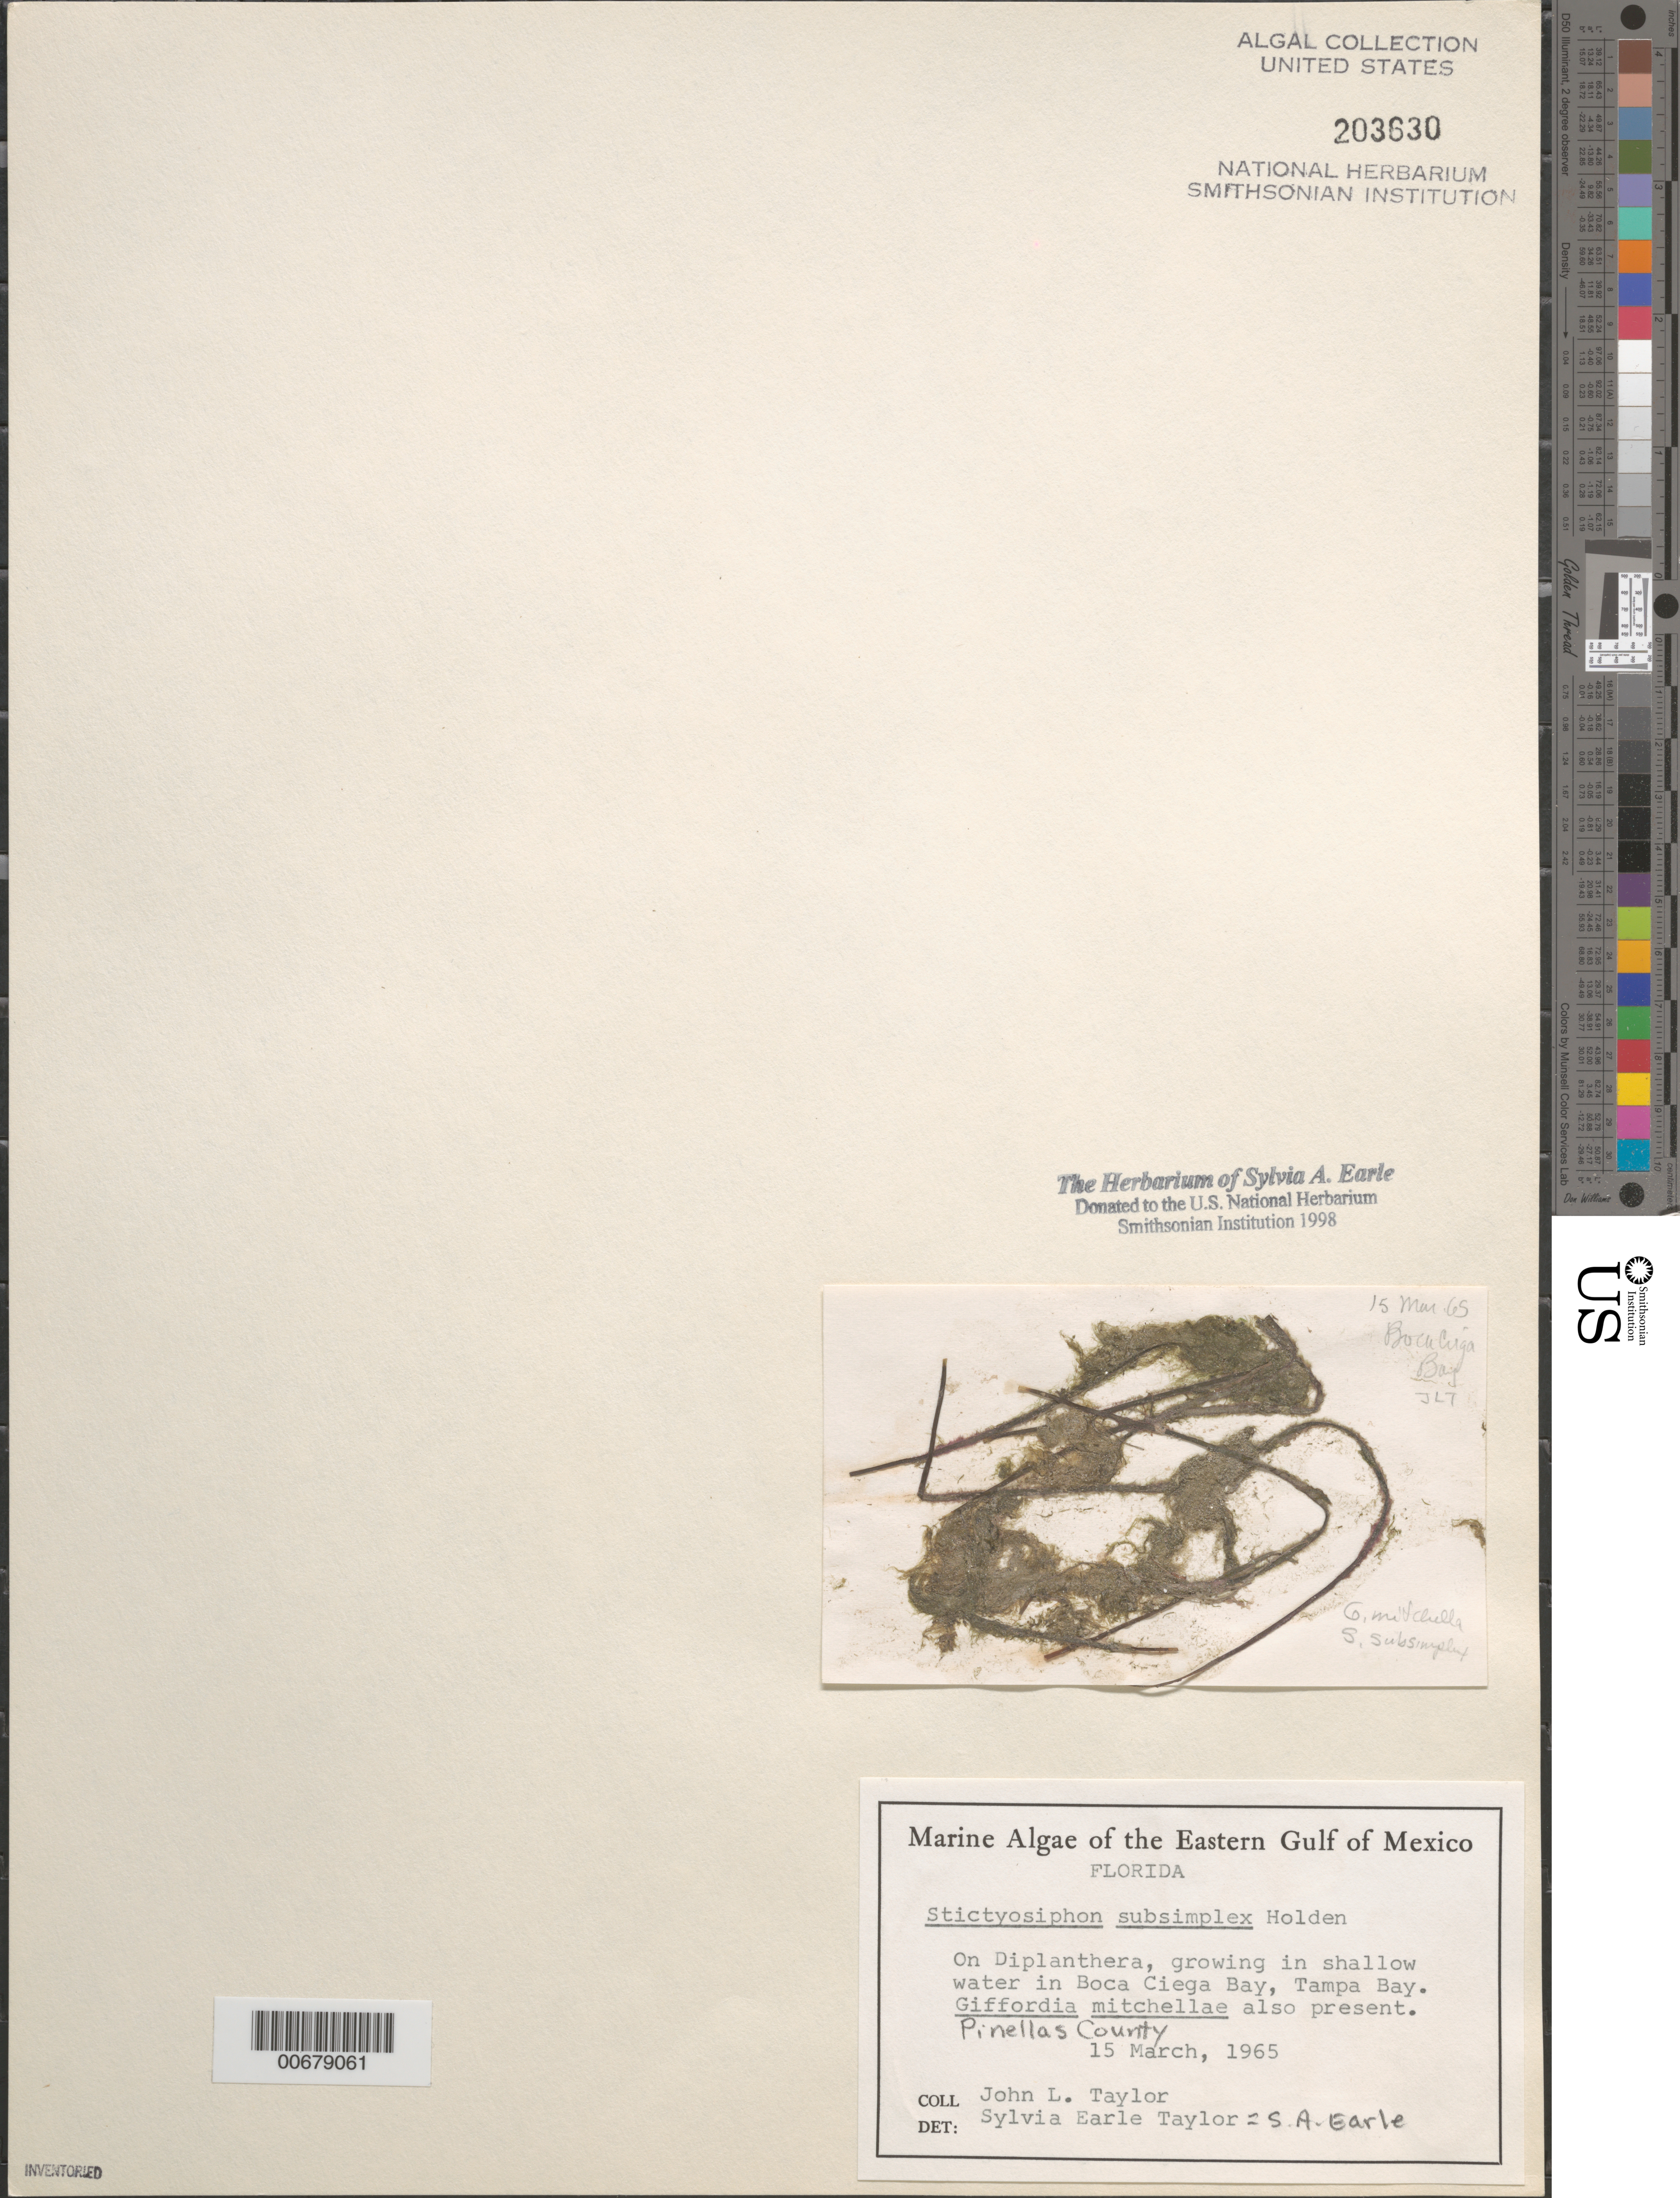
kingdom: Chromista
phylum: Ochrophyta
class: Phaeophyceae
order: Ectocarpales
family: Chordariaceae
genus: Stictyosiphon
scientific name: Stictyosiphon subsimplex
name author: I. Holden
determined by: Earle, S. A.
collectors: J. L. Taylor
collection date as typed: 15 Mar 1965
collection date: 1965-03-15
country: United States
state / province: Florida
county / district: Pinellas County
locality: Boca Ciega Bay, Tampa Bay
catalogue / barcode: US 203630